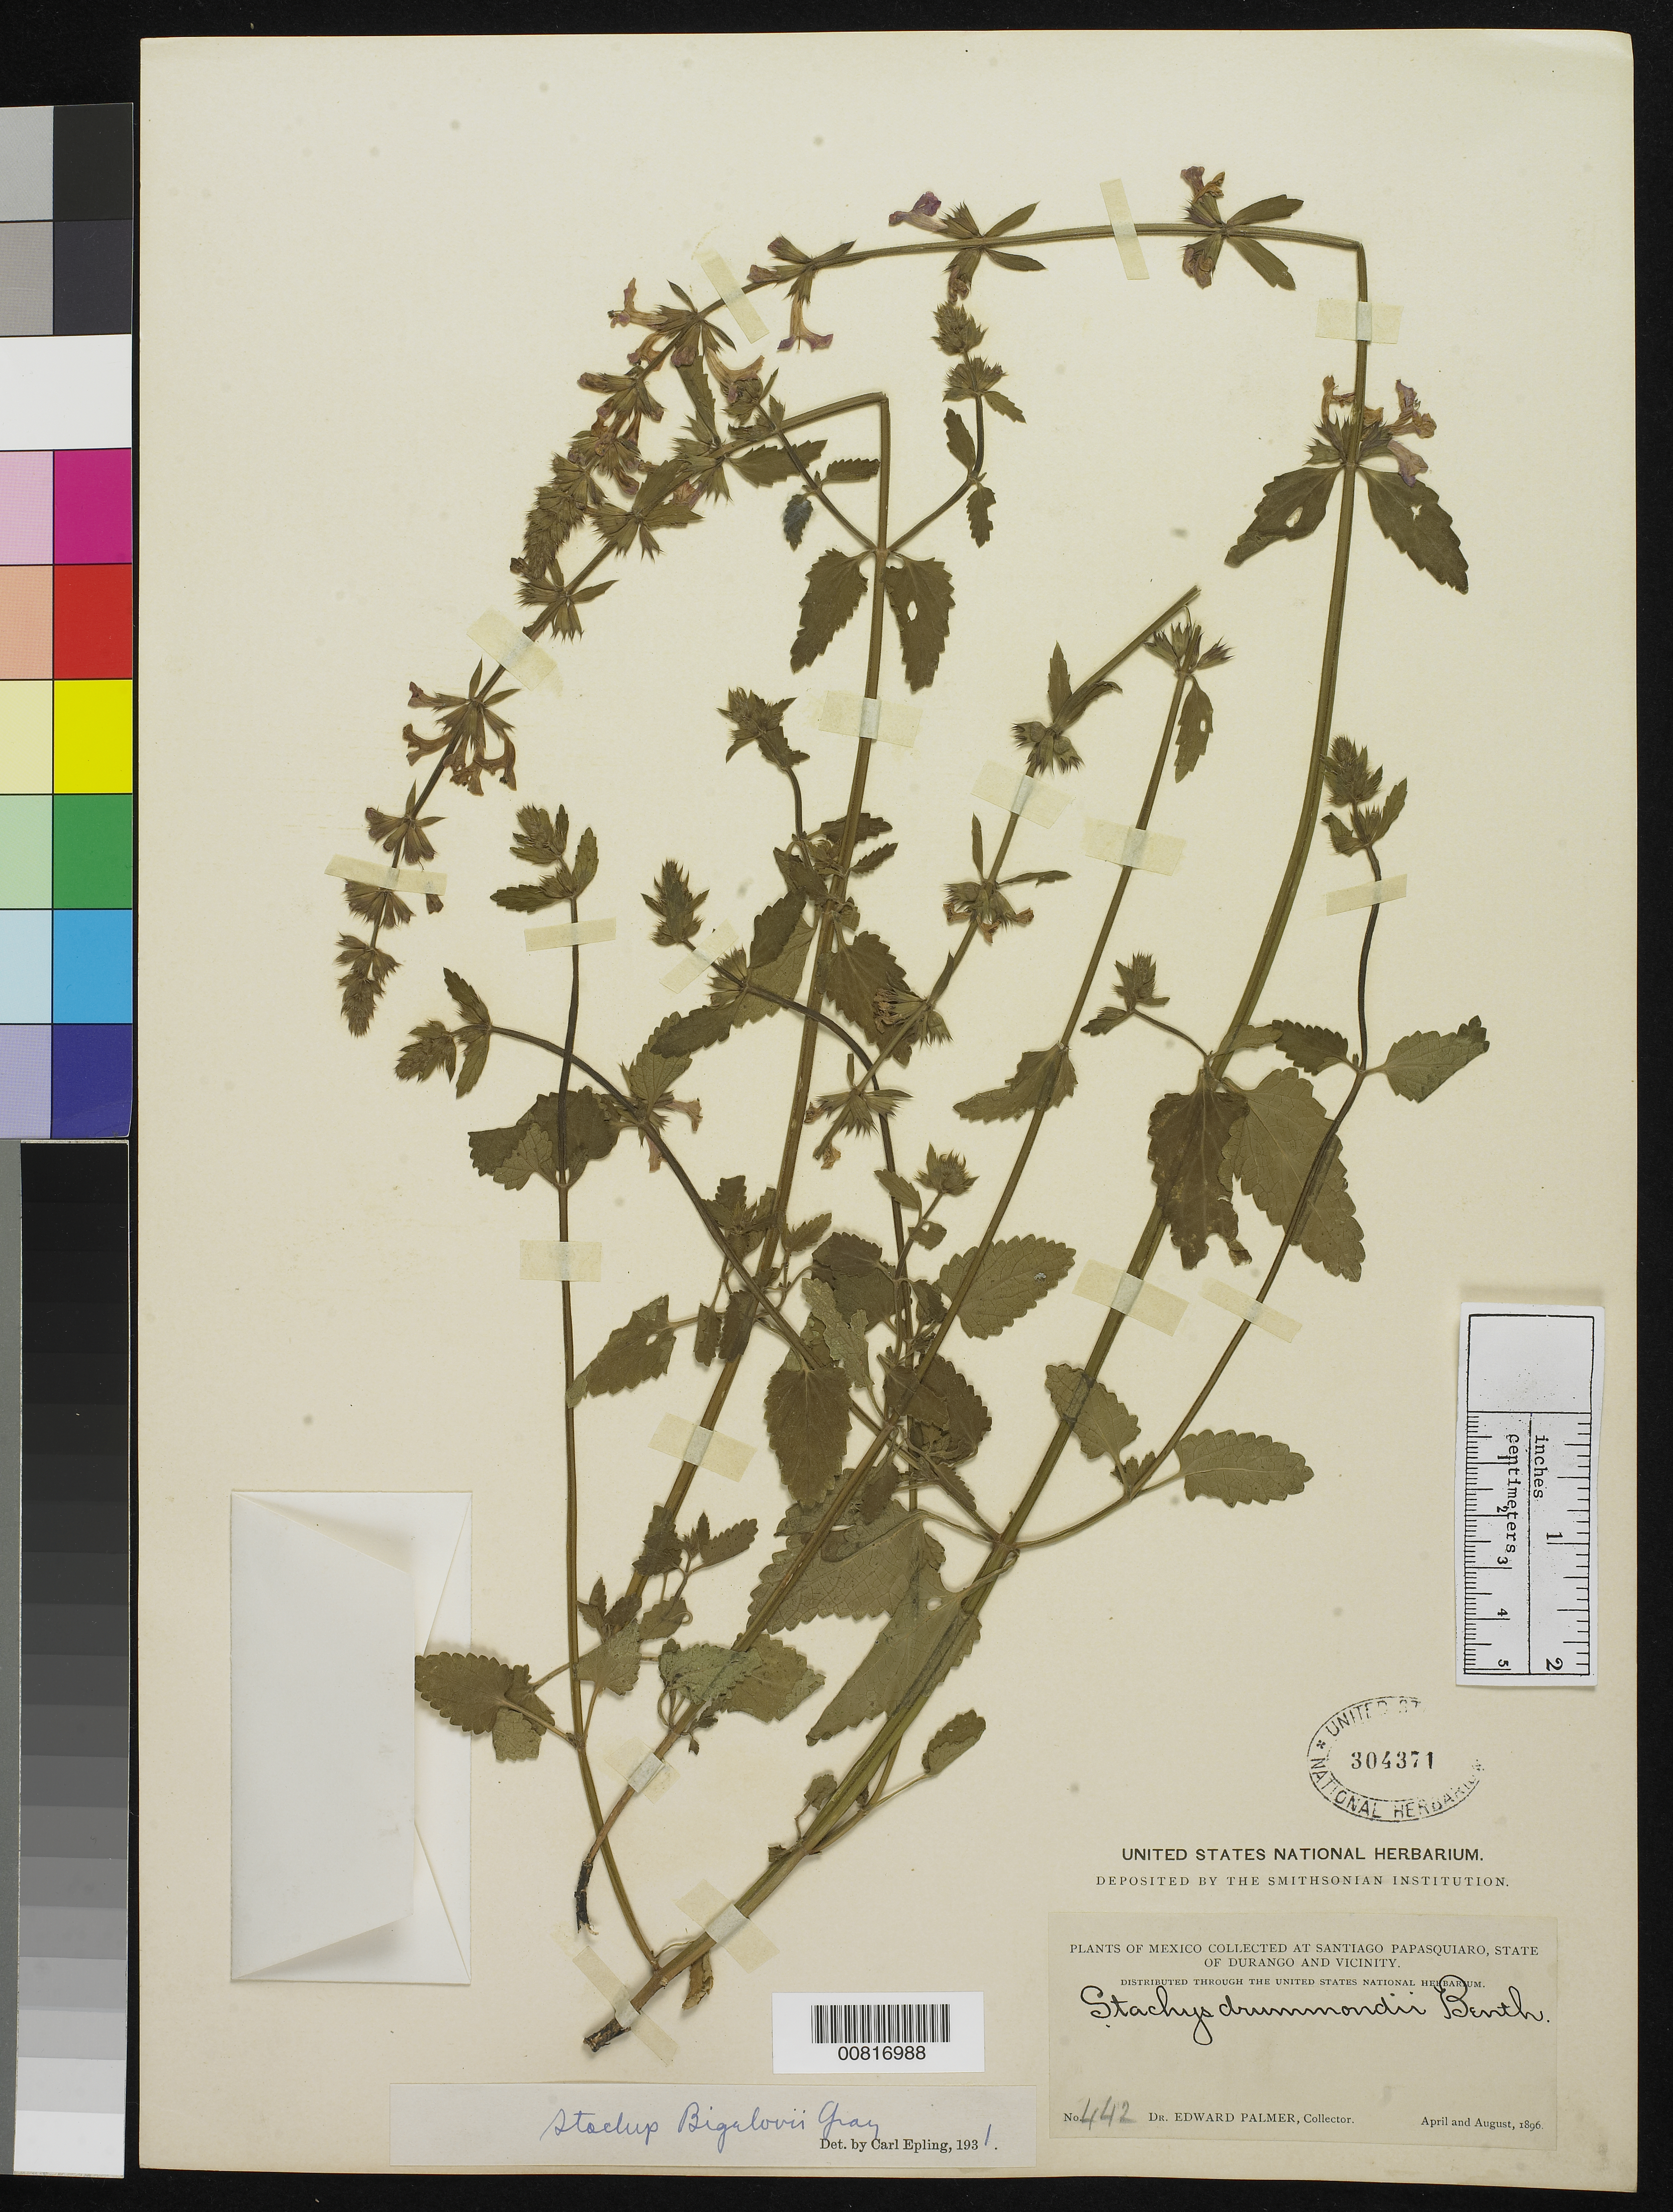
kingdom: Plantae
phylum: Tracheophyta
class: Magnoliopsida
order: Lamiales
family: Lamiaceae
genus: Stachys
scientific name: Stachys bigelovii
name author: A. Gray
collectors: E. Palmer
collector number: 442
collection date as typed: Apr 1896 to -- Aug 1896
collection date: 1896-04/1896-08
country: Mexico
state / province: Durango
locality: Santiago Papasquiaro, Durango and vicinity.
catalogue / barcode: US 304371